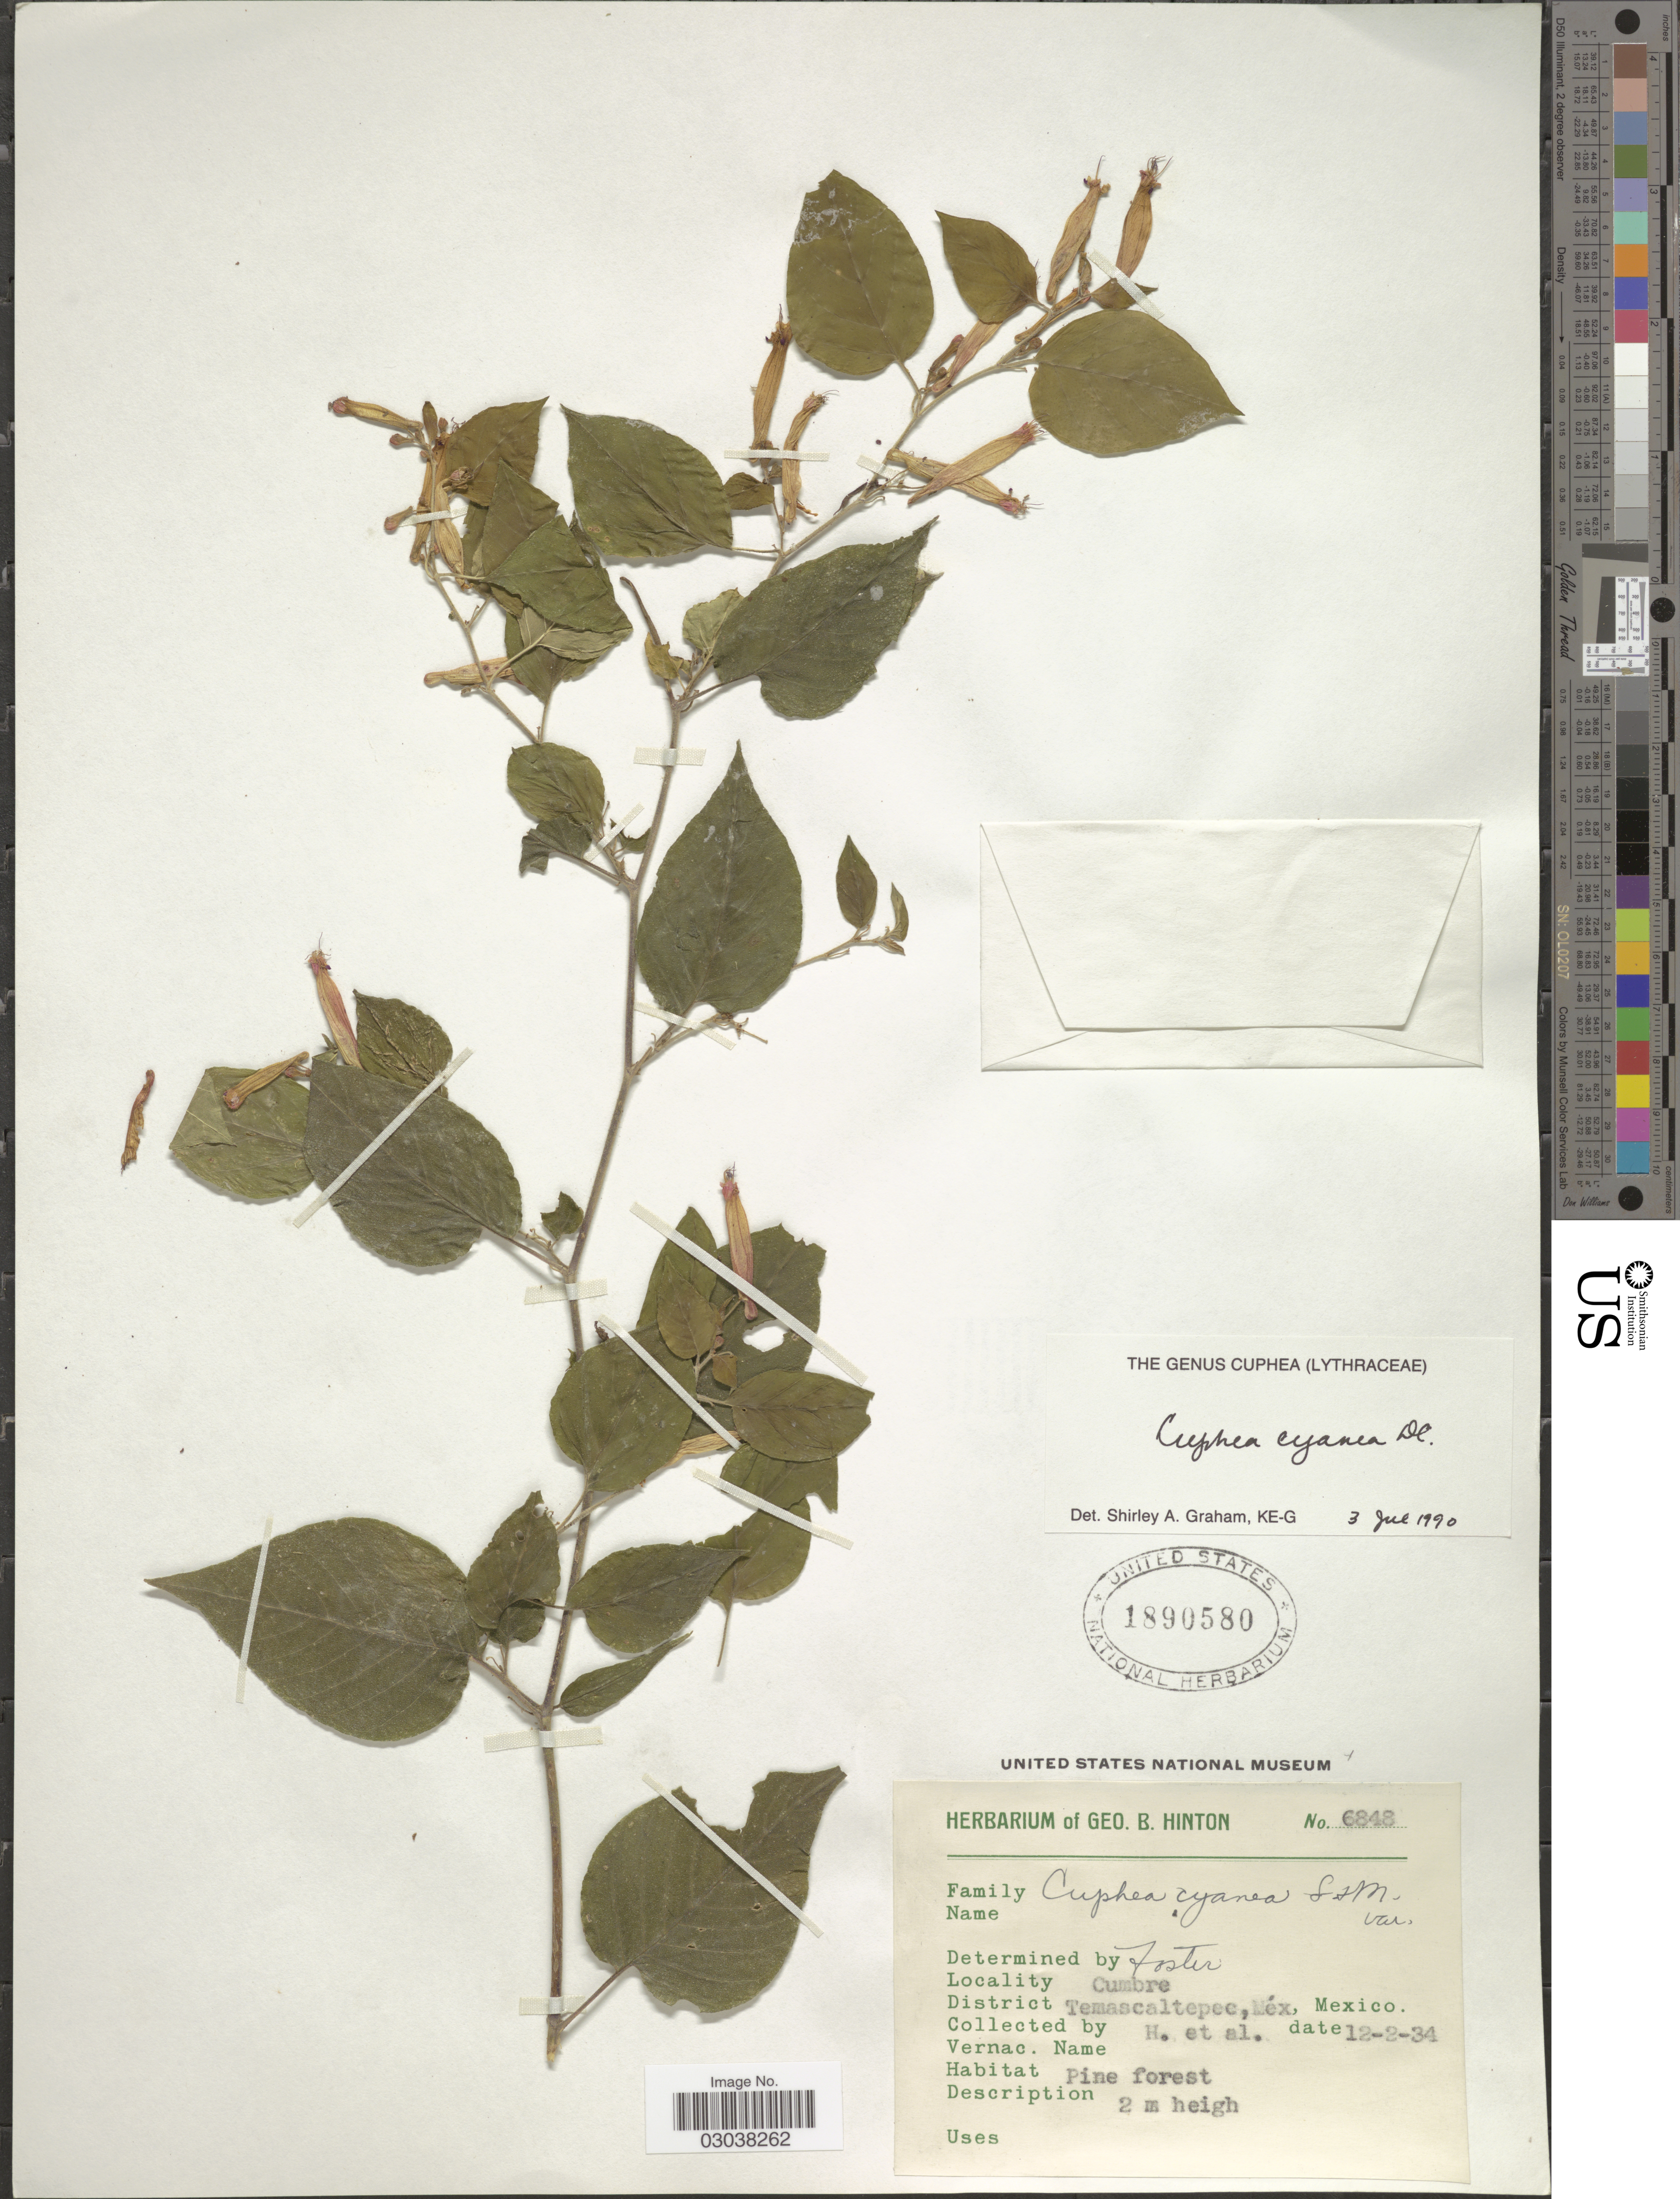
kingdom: Plantae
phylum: Tracheophyta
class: Magnoliopsida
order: Myrtales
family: Lythraceae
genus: Cuphea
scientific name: Cuphea cyanea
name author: DC.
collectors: G. B. Hinton & et al.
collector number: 6848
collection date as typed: Transcribed d/m/y: 12/2/34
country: Mexico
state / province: México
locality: Cumbre. District Temascaltepec.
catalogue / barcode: US 1890580